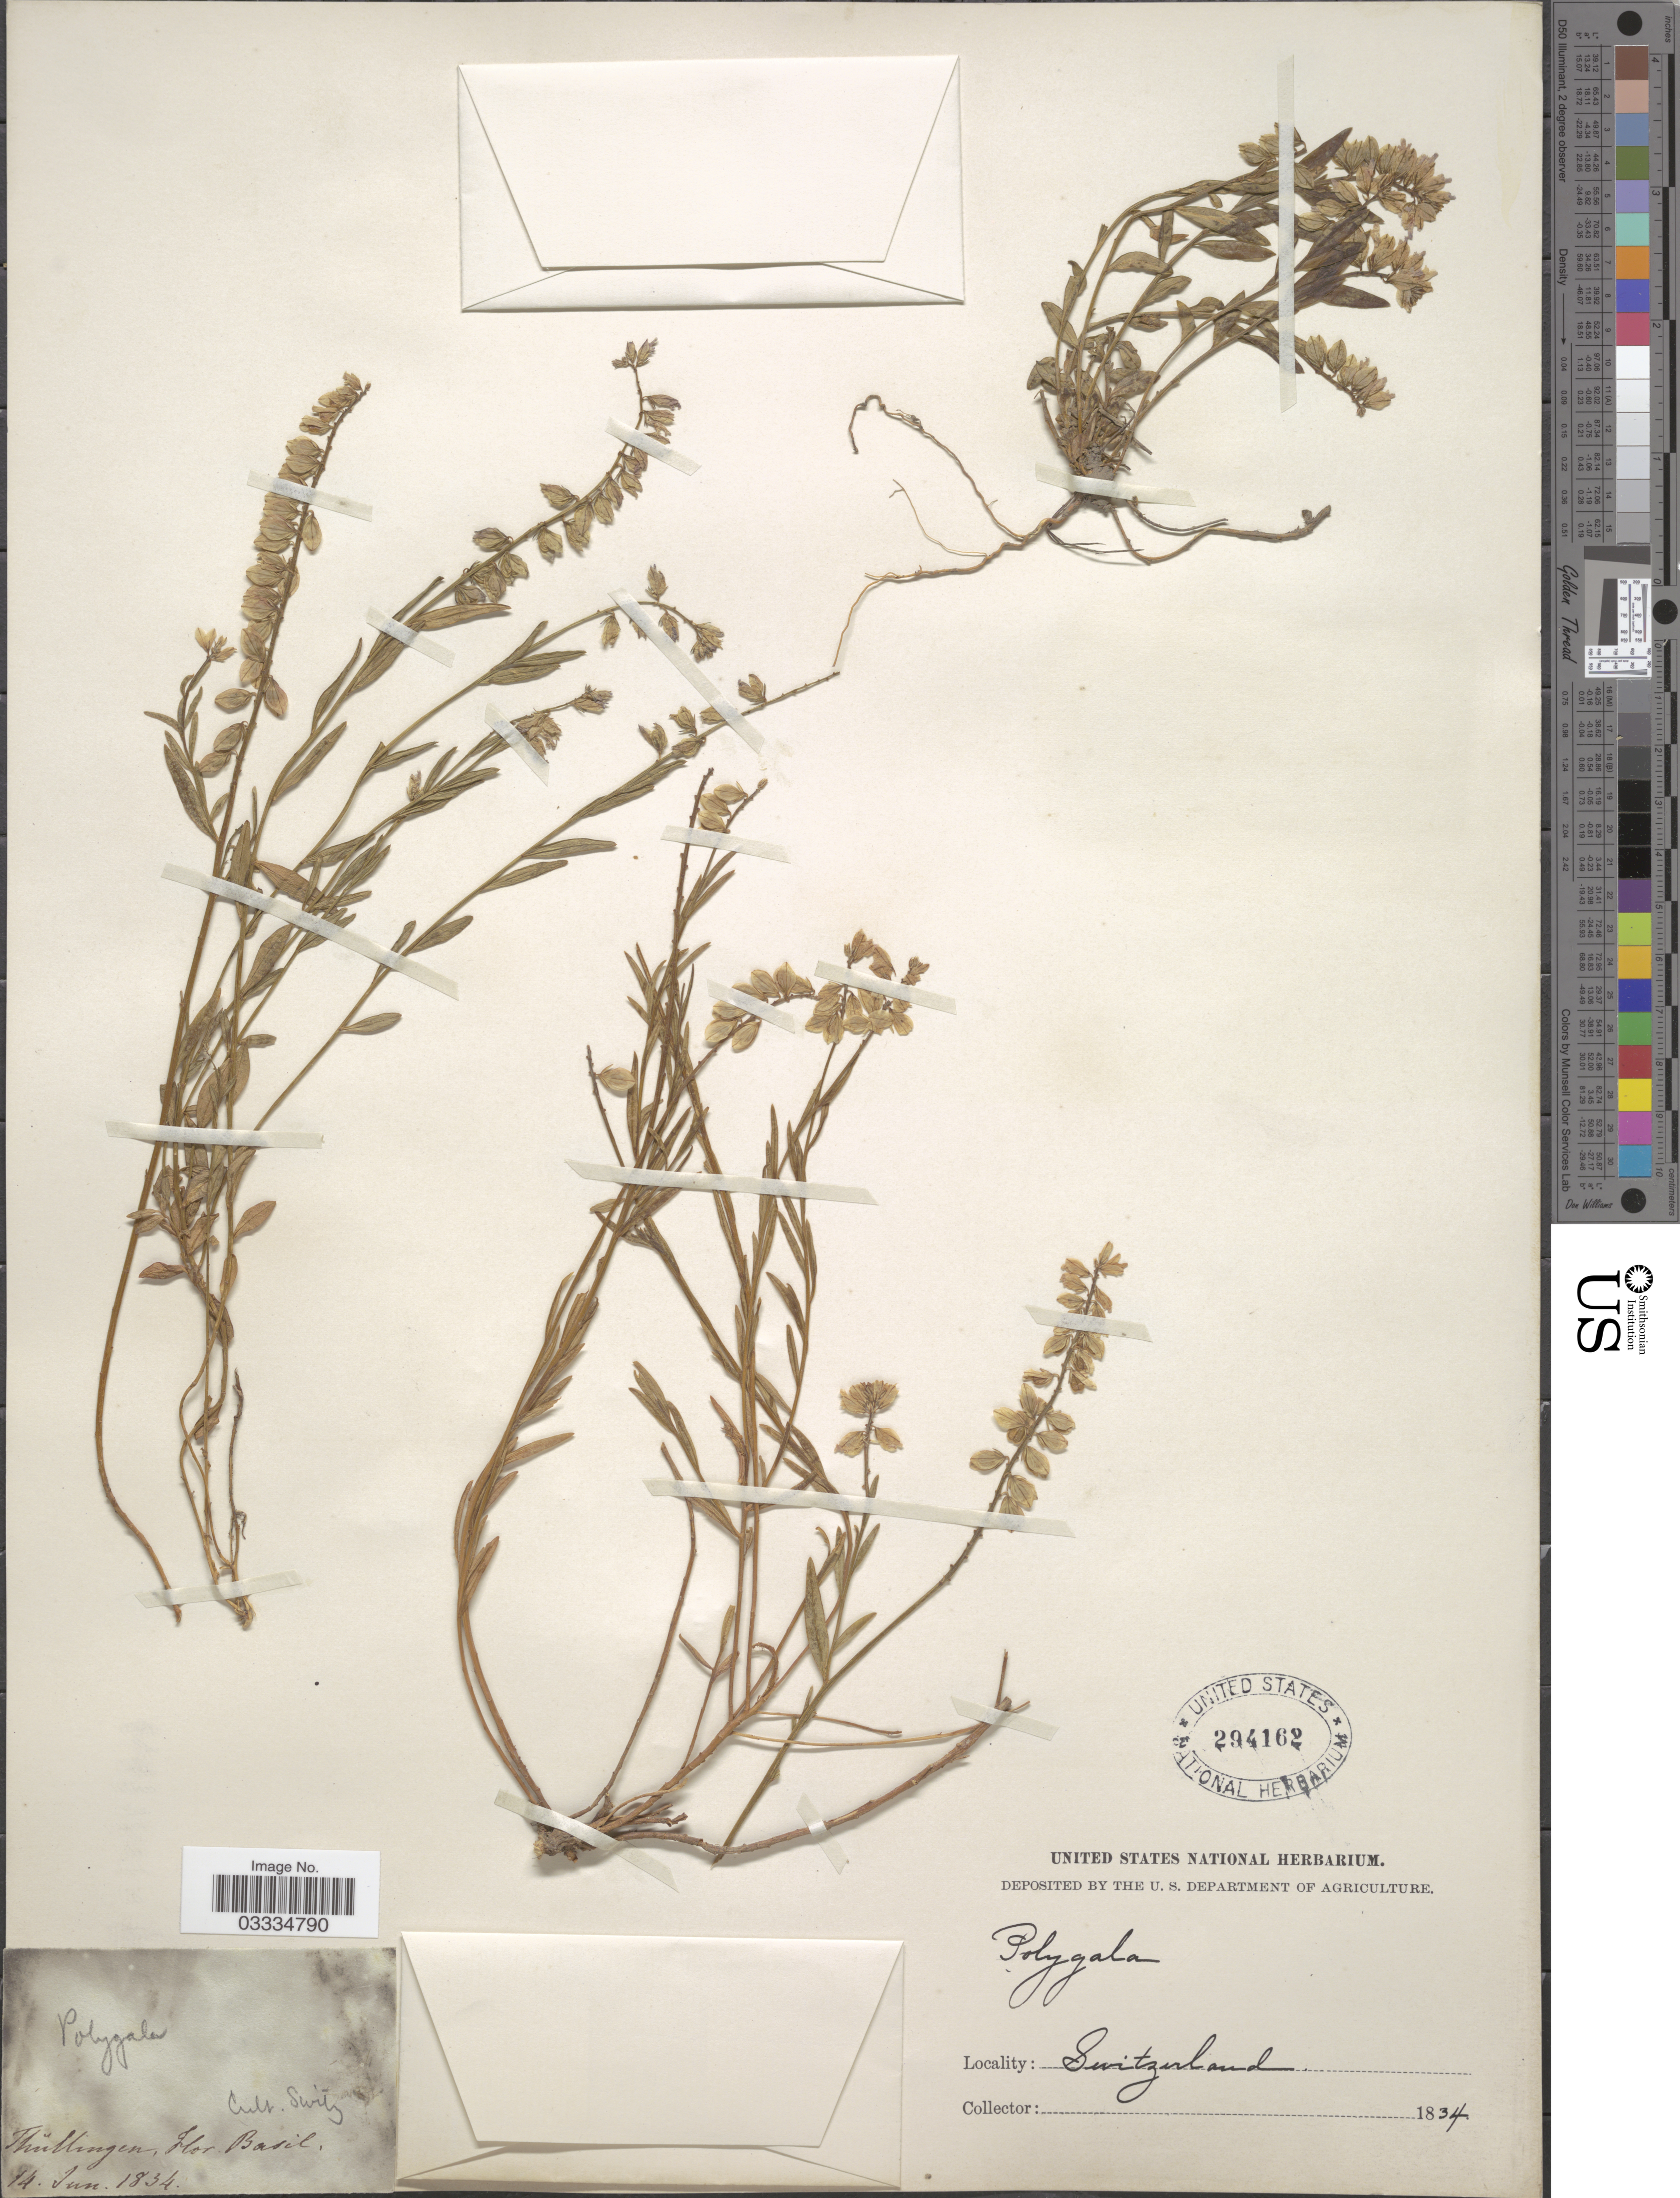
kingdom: Plantae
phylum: Tracheophyta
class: Magnoliopsida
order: Fabales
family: Polygalaceae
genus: Polygala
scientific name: Polygala sp.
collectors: ex herb. United States National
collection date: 1834-06-14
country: Switzerland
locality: Thüllingen, Flor Basil.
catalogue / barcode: US 294162